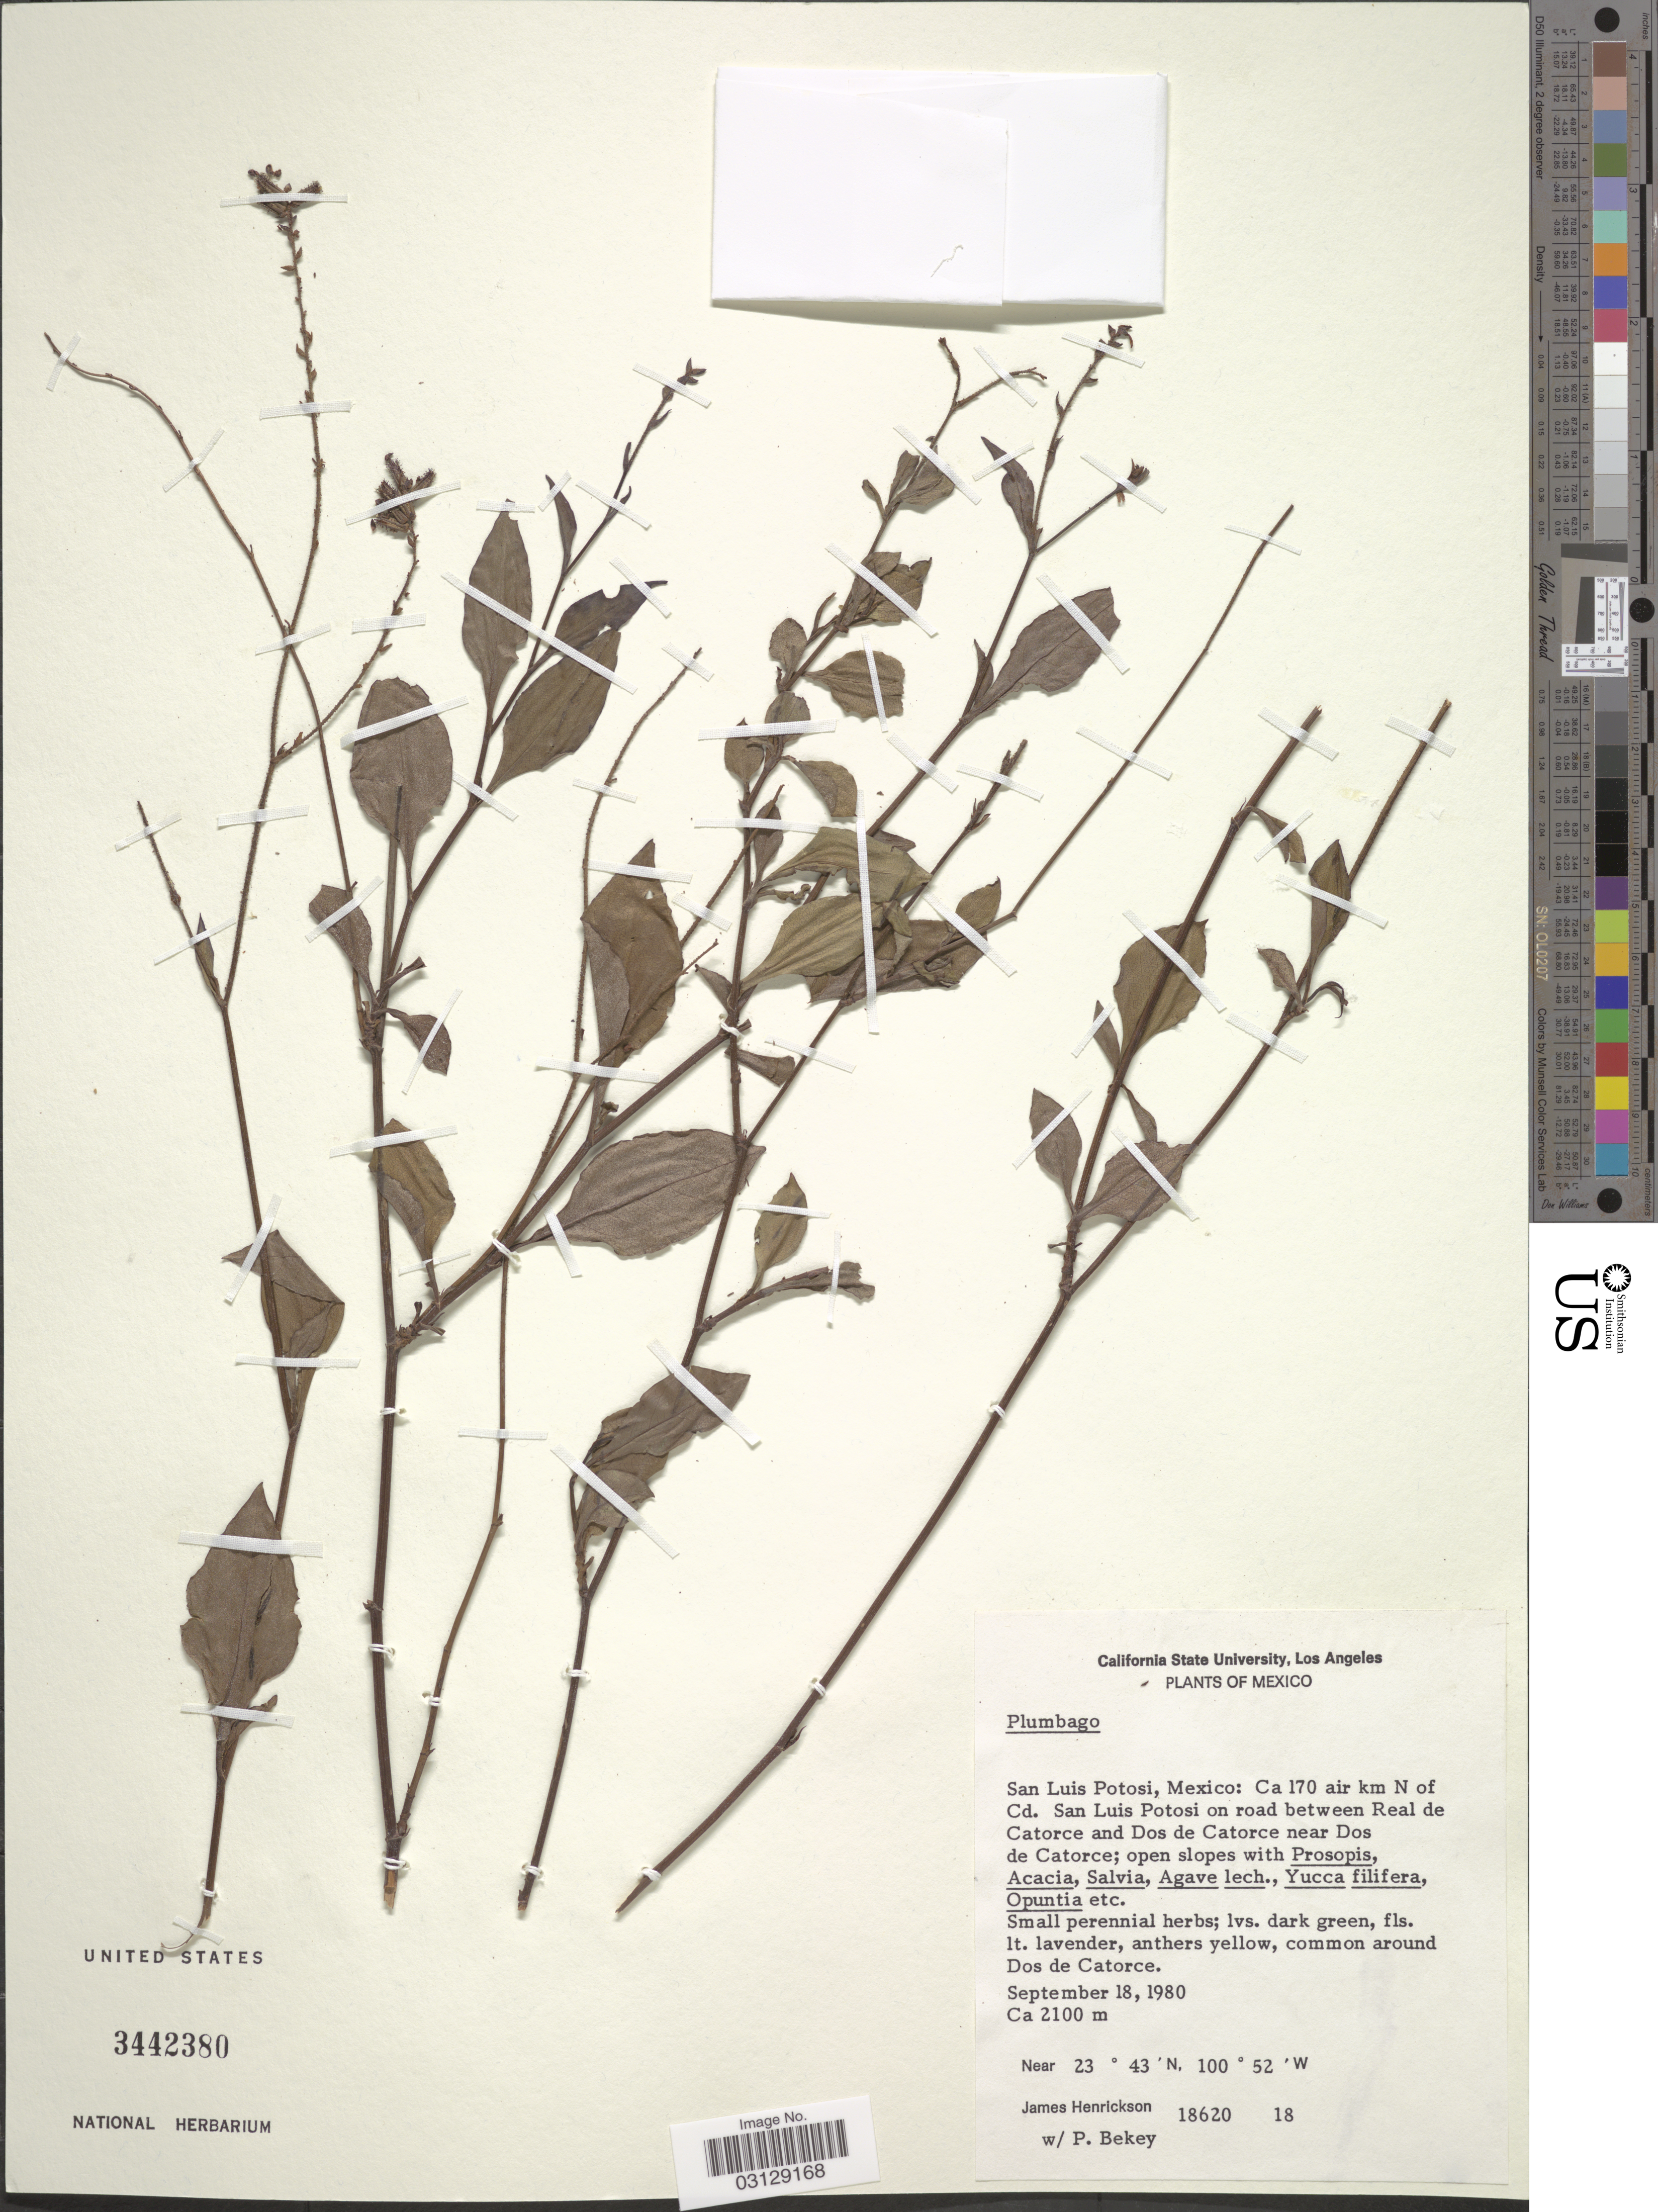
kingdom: Plantae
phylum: Tracheophyta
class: Magnoliopsida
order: Caryophyllales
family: Plumbaginaceae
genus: Plumbago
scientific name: Plumbago sp.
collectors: J. S. Henrickson & Bekey, P.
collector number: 18620/18?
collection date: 1980-09-18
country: Mexico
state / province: San Luis Potosí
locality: Ca 170 air km N of Cd. San Luis Potosi on road between Real de Catorce near Dos de Catorce.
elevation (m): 2100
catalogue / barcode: US 3442380